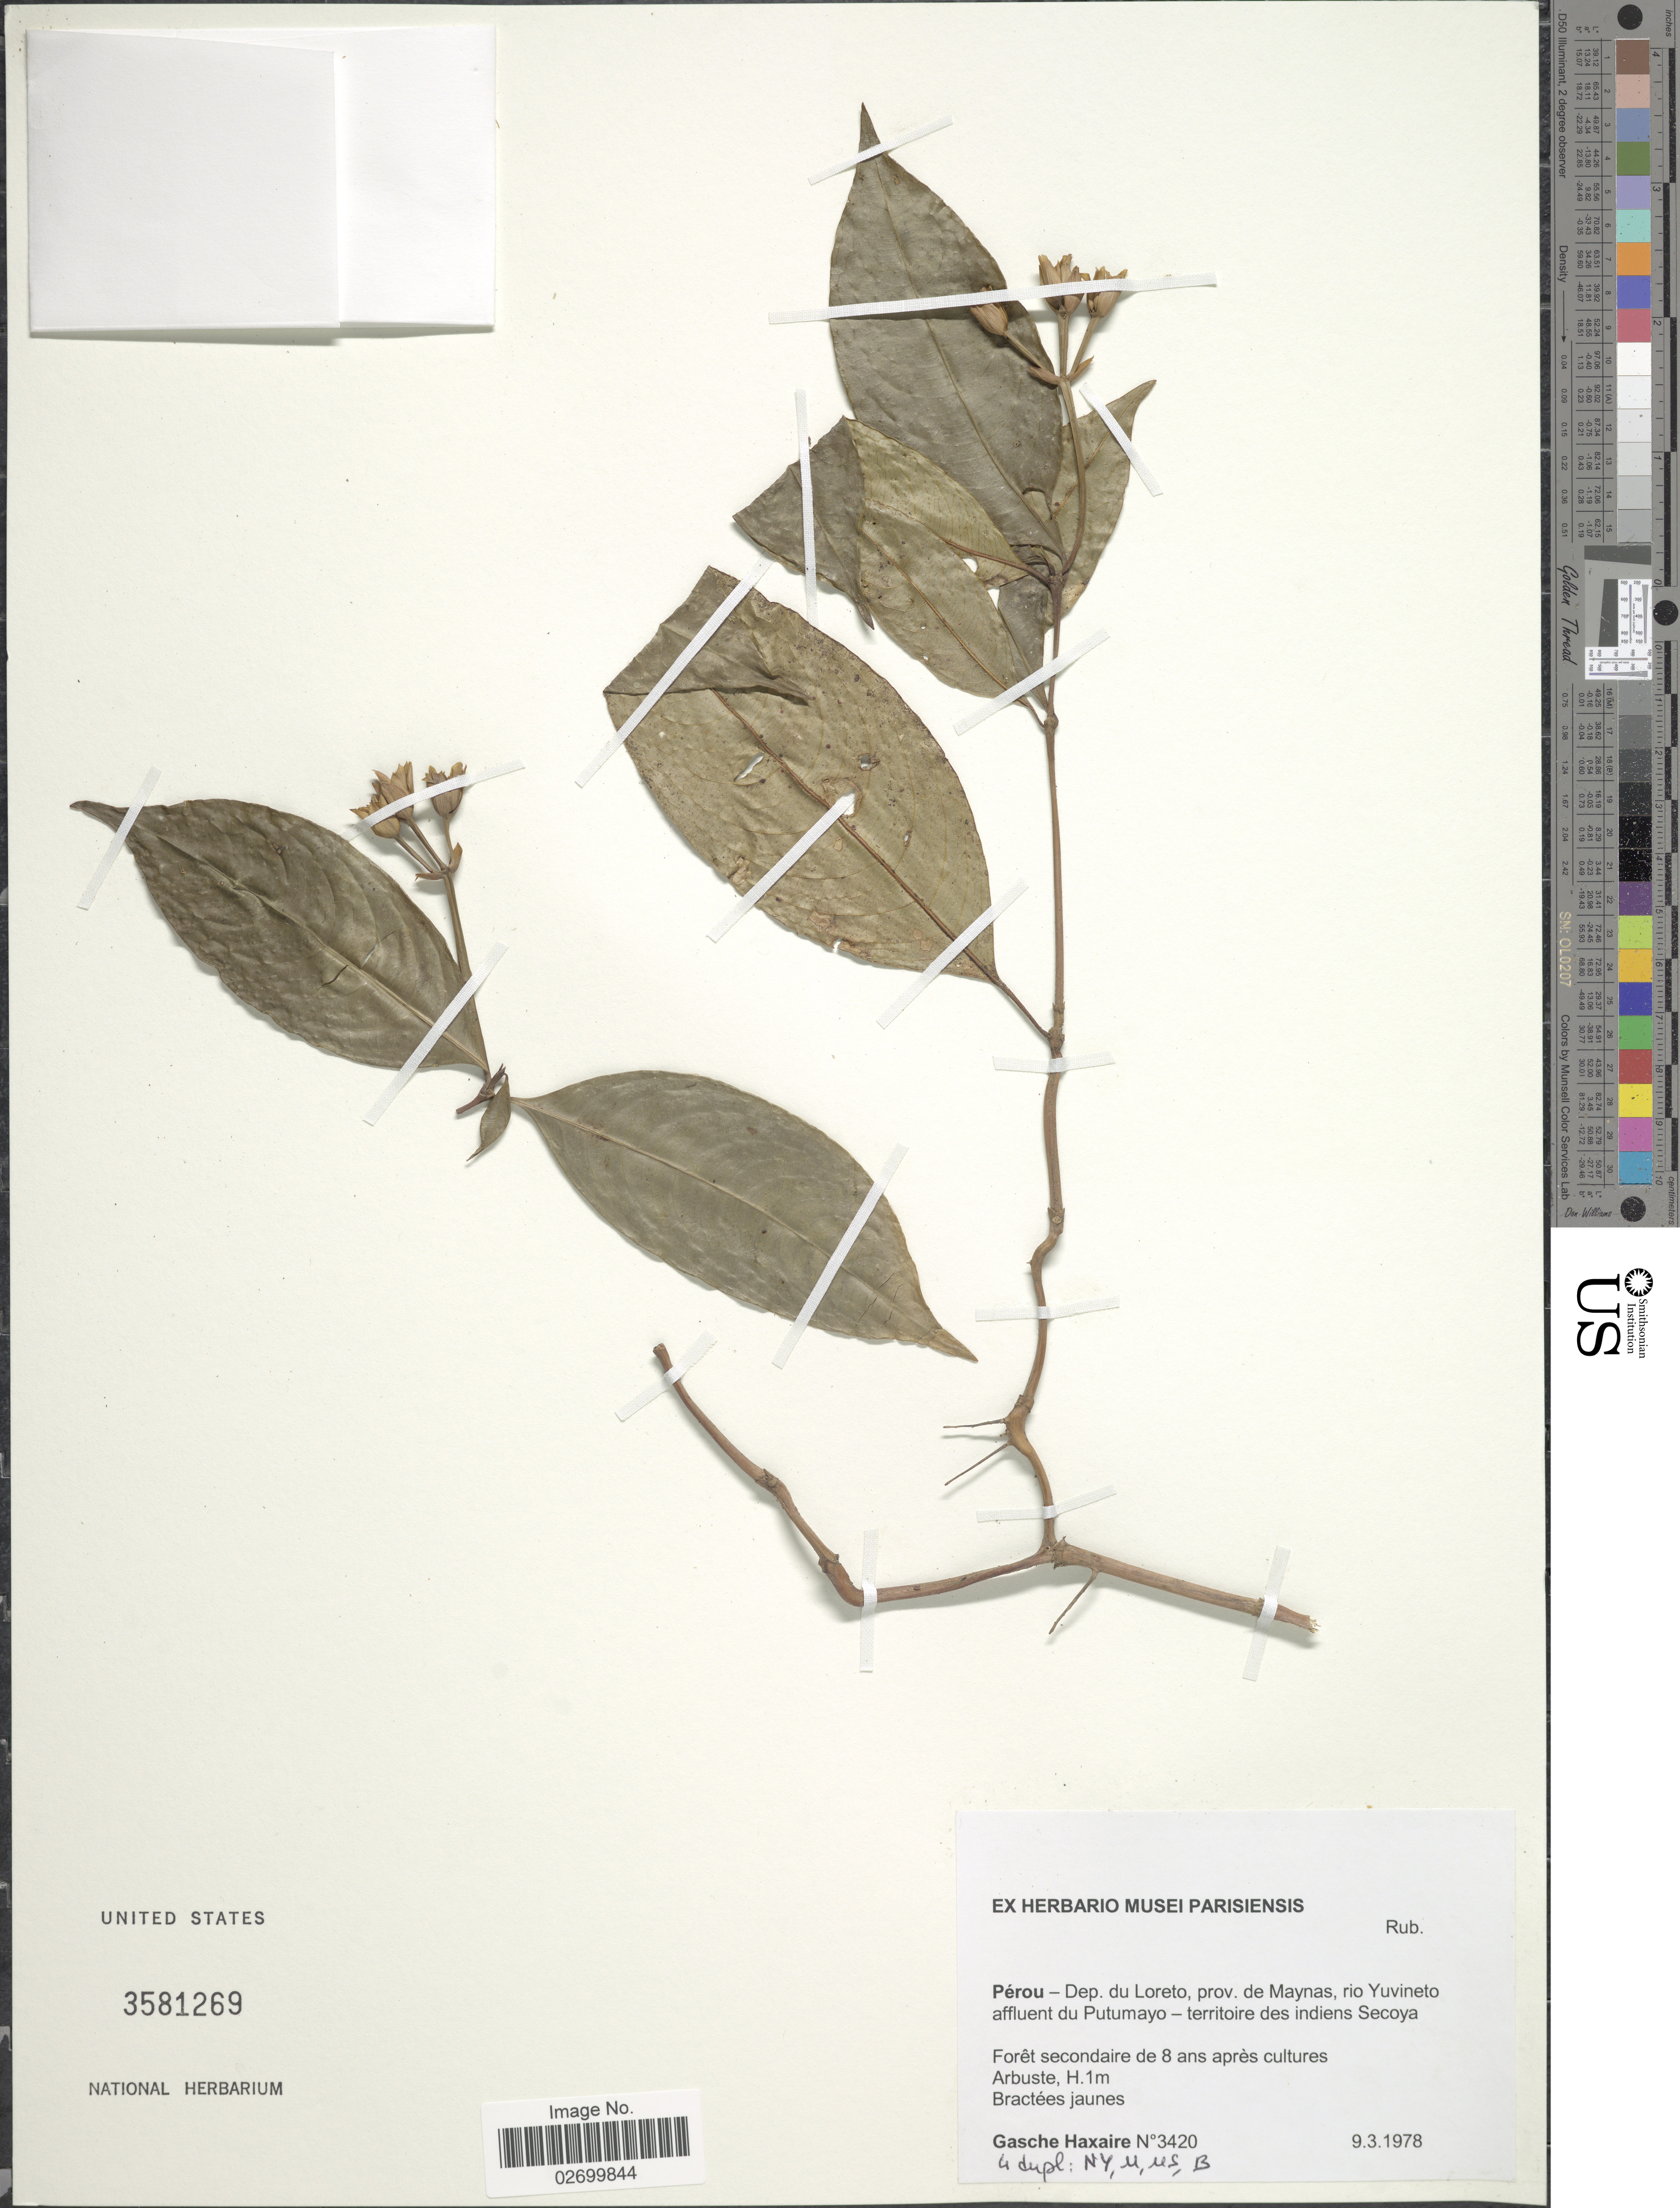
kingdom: Plantae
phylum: Tracheophyta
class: Magnoliopsida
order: Gentianales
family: Rubiaceae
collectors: G. Haxaire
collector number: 3420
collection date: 1978-03-09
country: Peru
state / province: Loreto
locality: Dep. du Loreto, prov. de Maynas, rio Yuvineto affluent du Putumayo - territoire des indiens Secoya.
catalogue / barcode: US 3581269